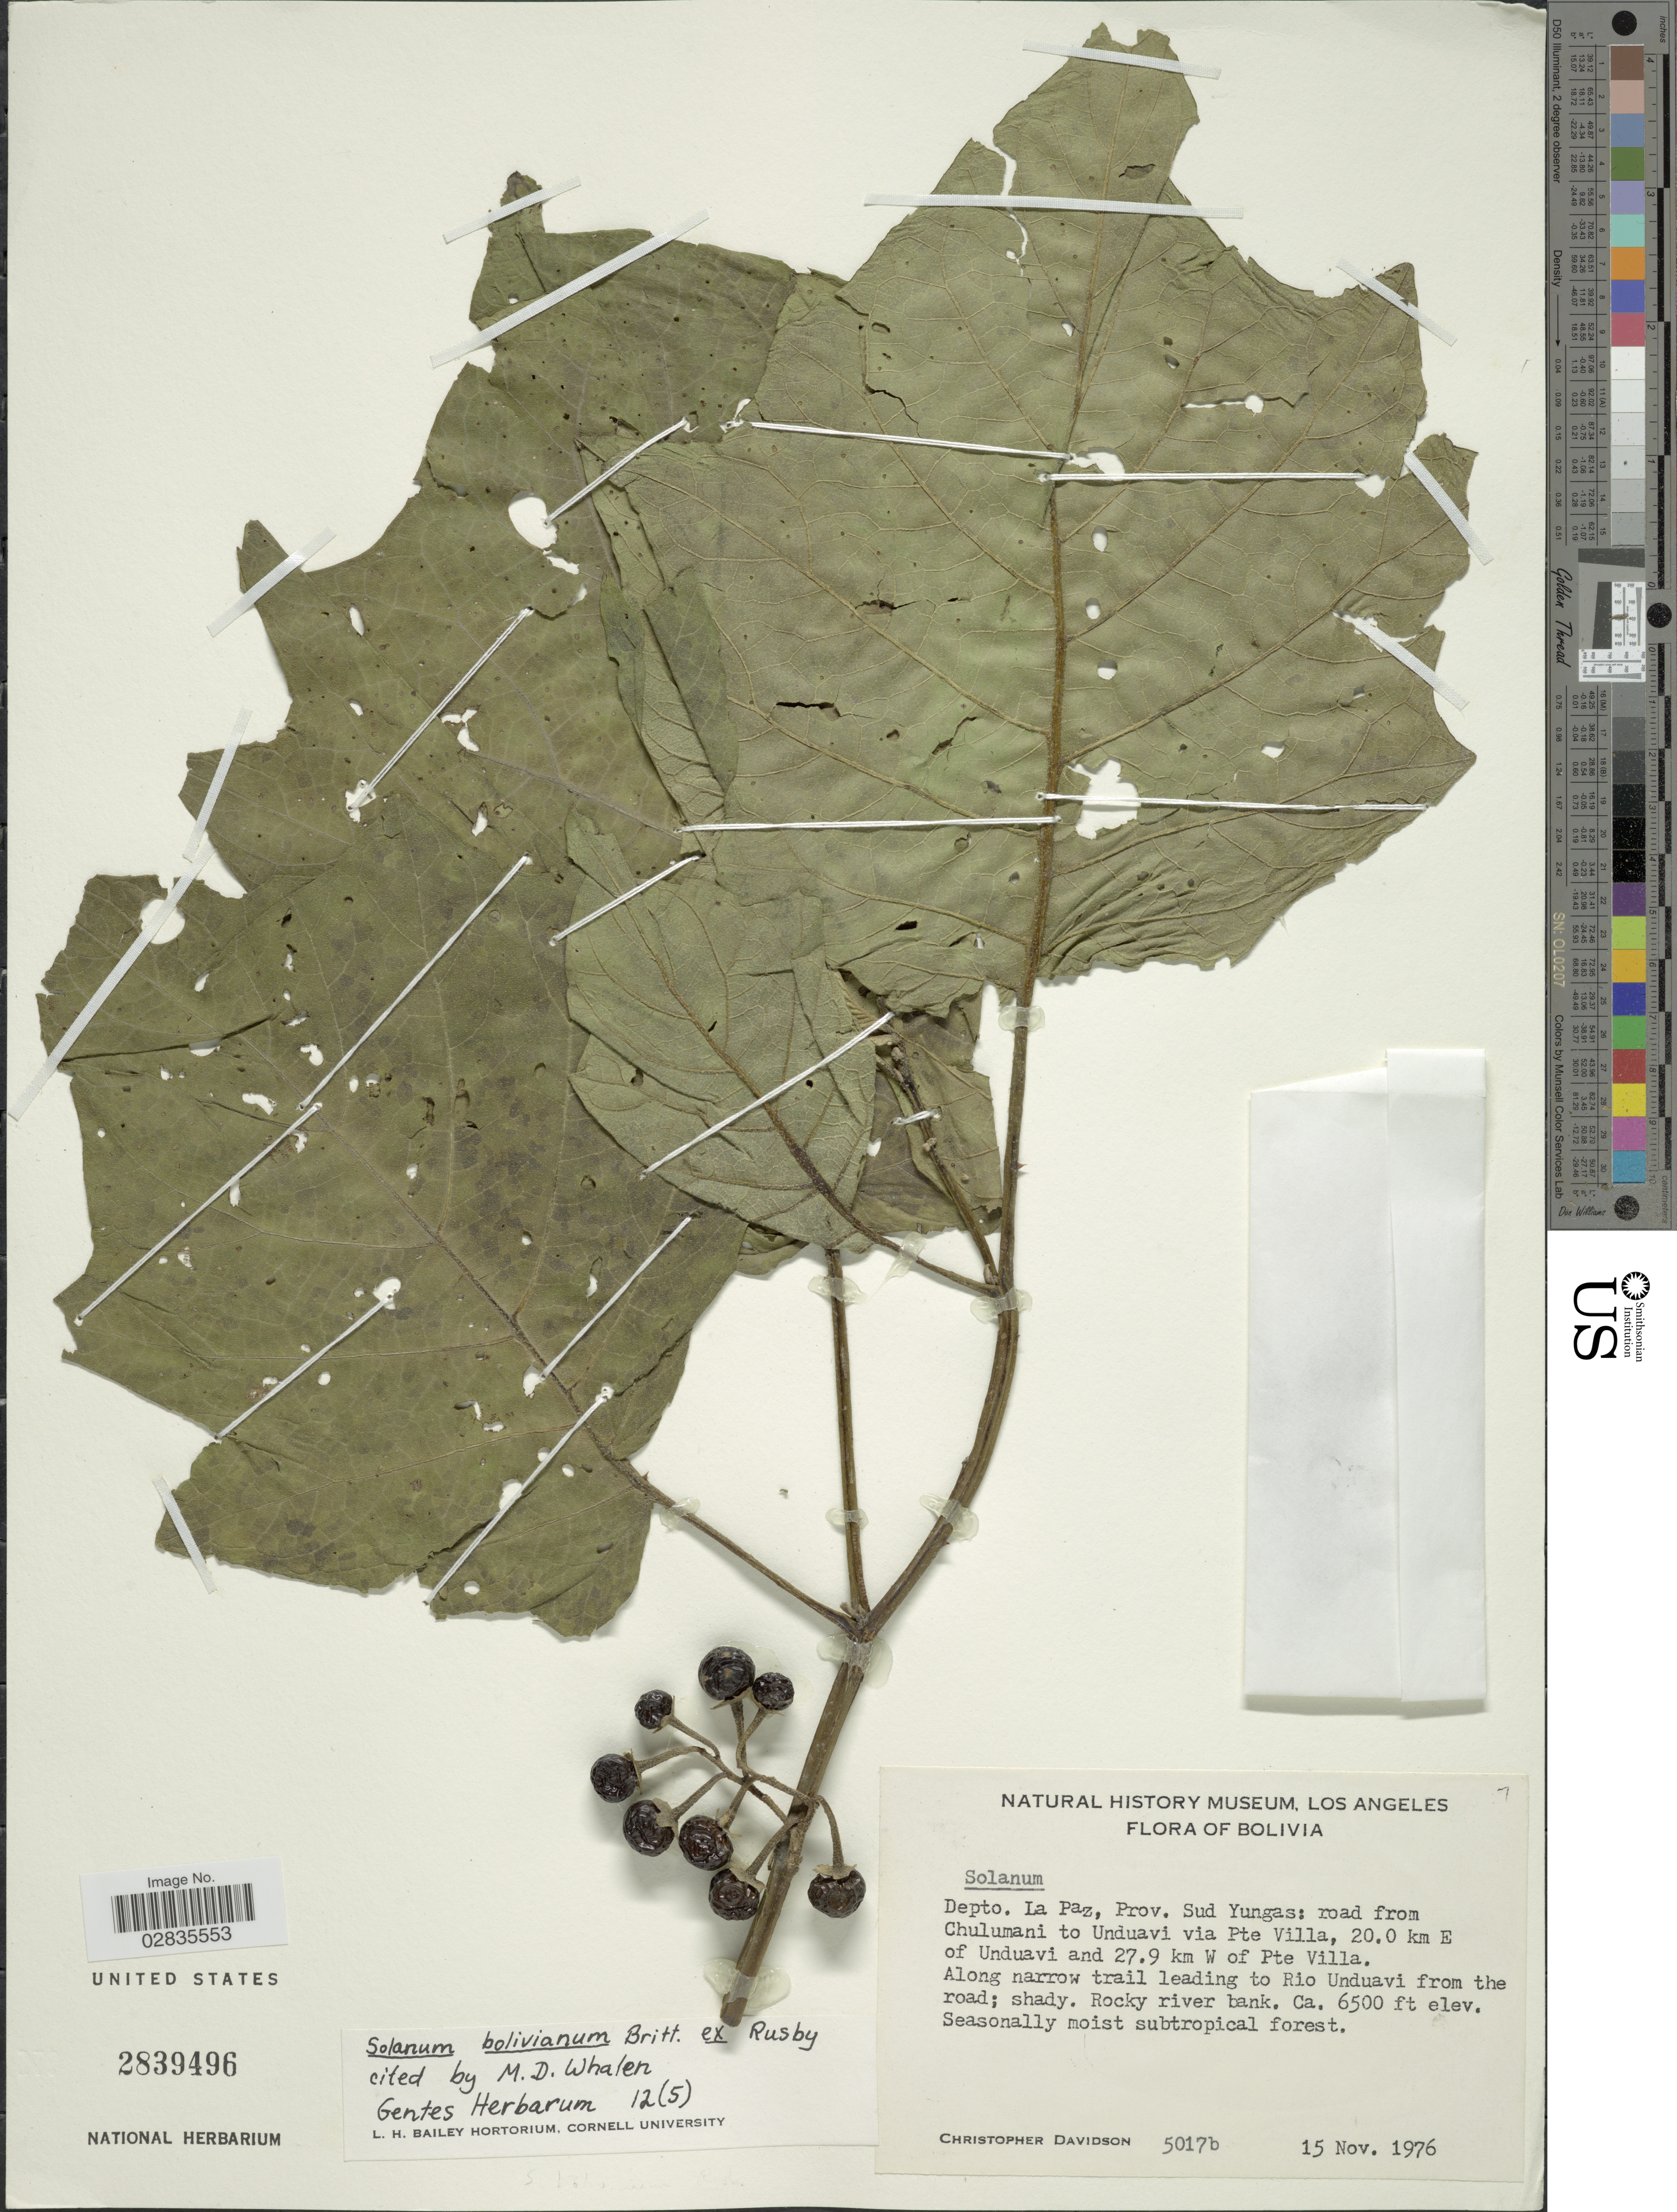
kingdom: Plantae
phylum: Tracheophyta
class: Magnoliopsida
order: Solanales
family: Solanaceae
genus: Solanum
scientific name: Solanum bolivianum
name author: Britton ex Rusby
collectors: C. Davidson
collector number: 5017b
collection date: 1976-11-15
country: Bolivia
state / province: La Paz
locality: Depto. La Paz, Prov. Sud Yungas: road from Chulumani to Unduavi via Pte Villa, 20.0 km E of Unduavi and 27.9 km W of Pte Villa, along narrow trail leading to Rio Unduavi from the road.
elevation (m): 1981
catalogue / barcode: US 2839496